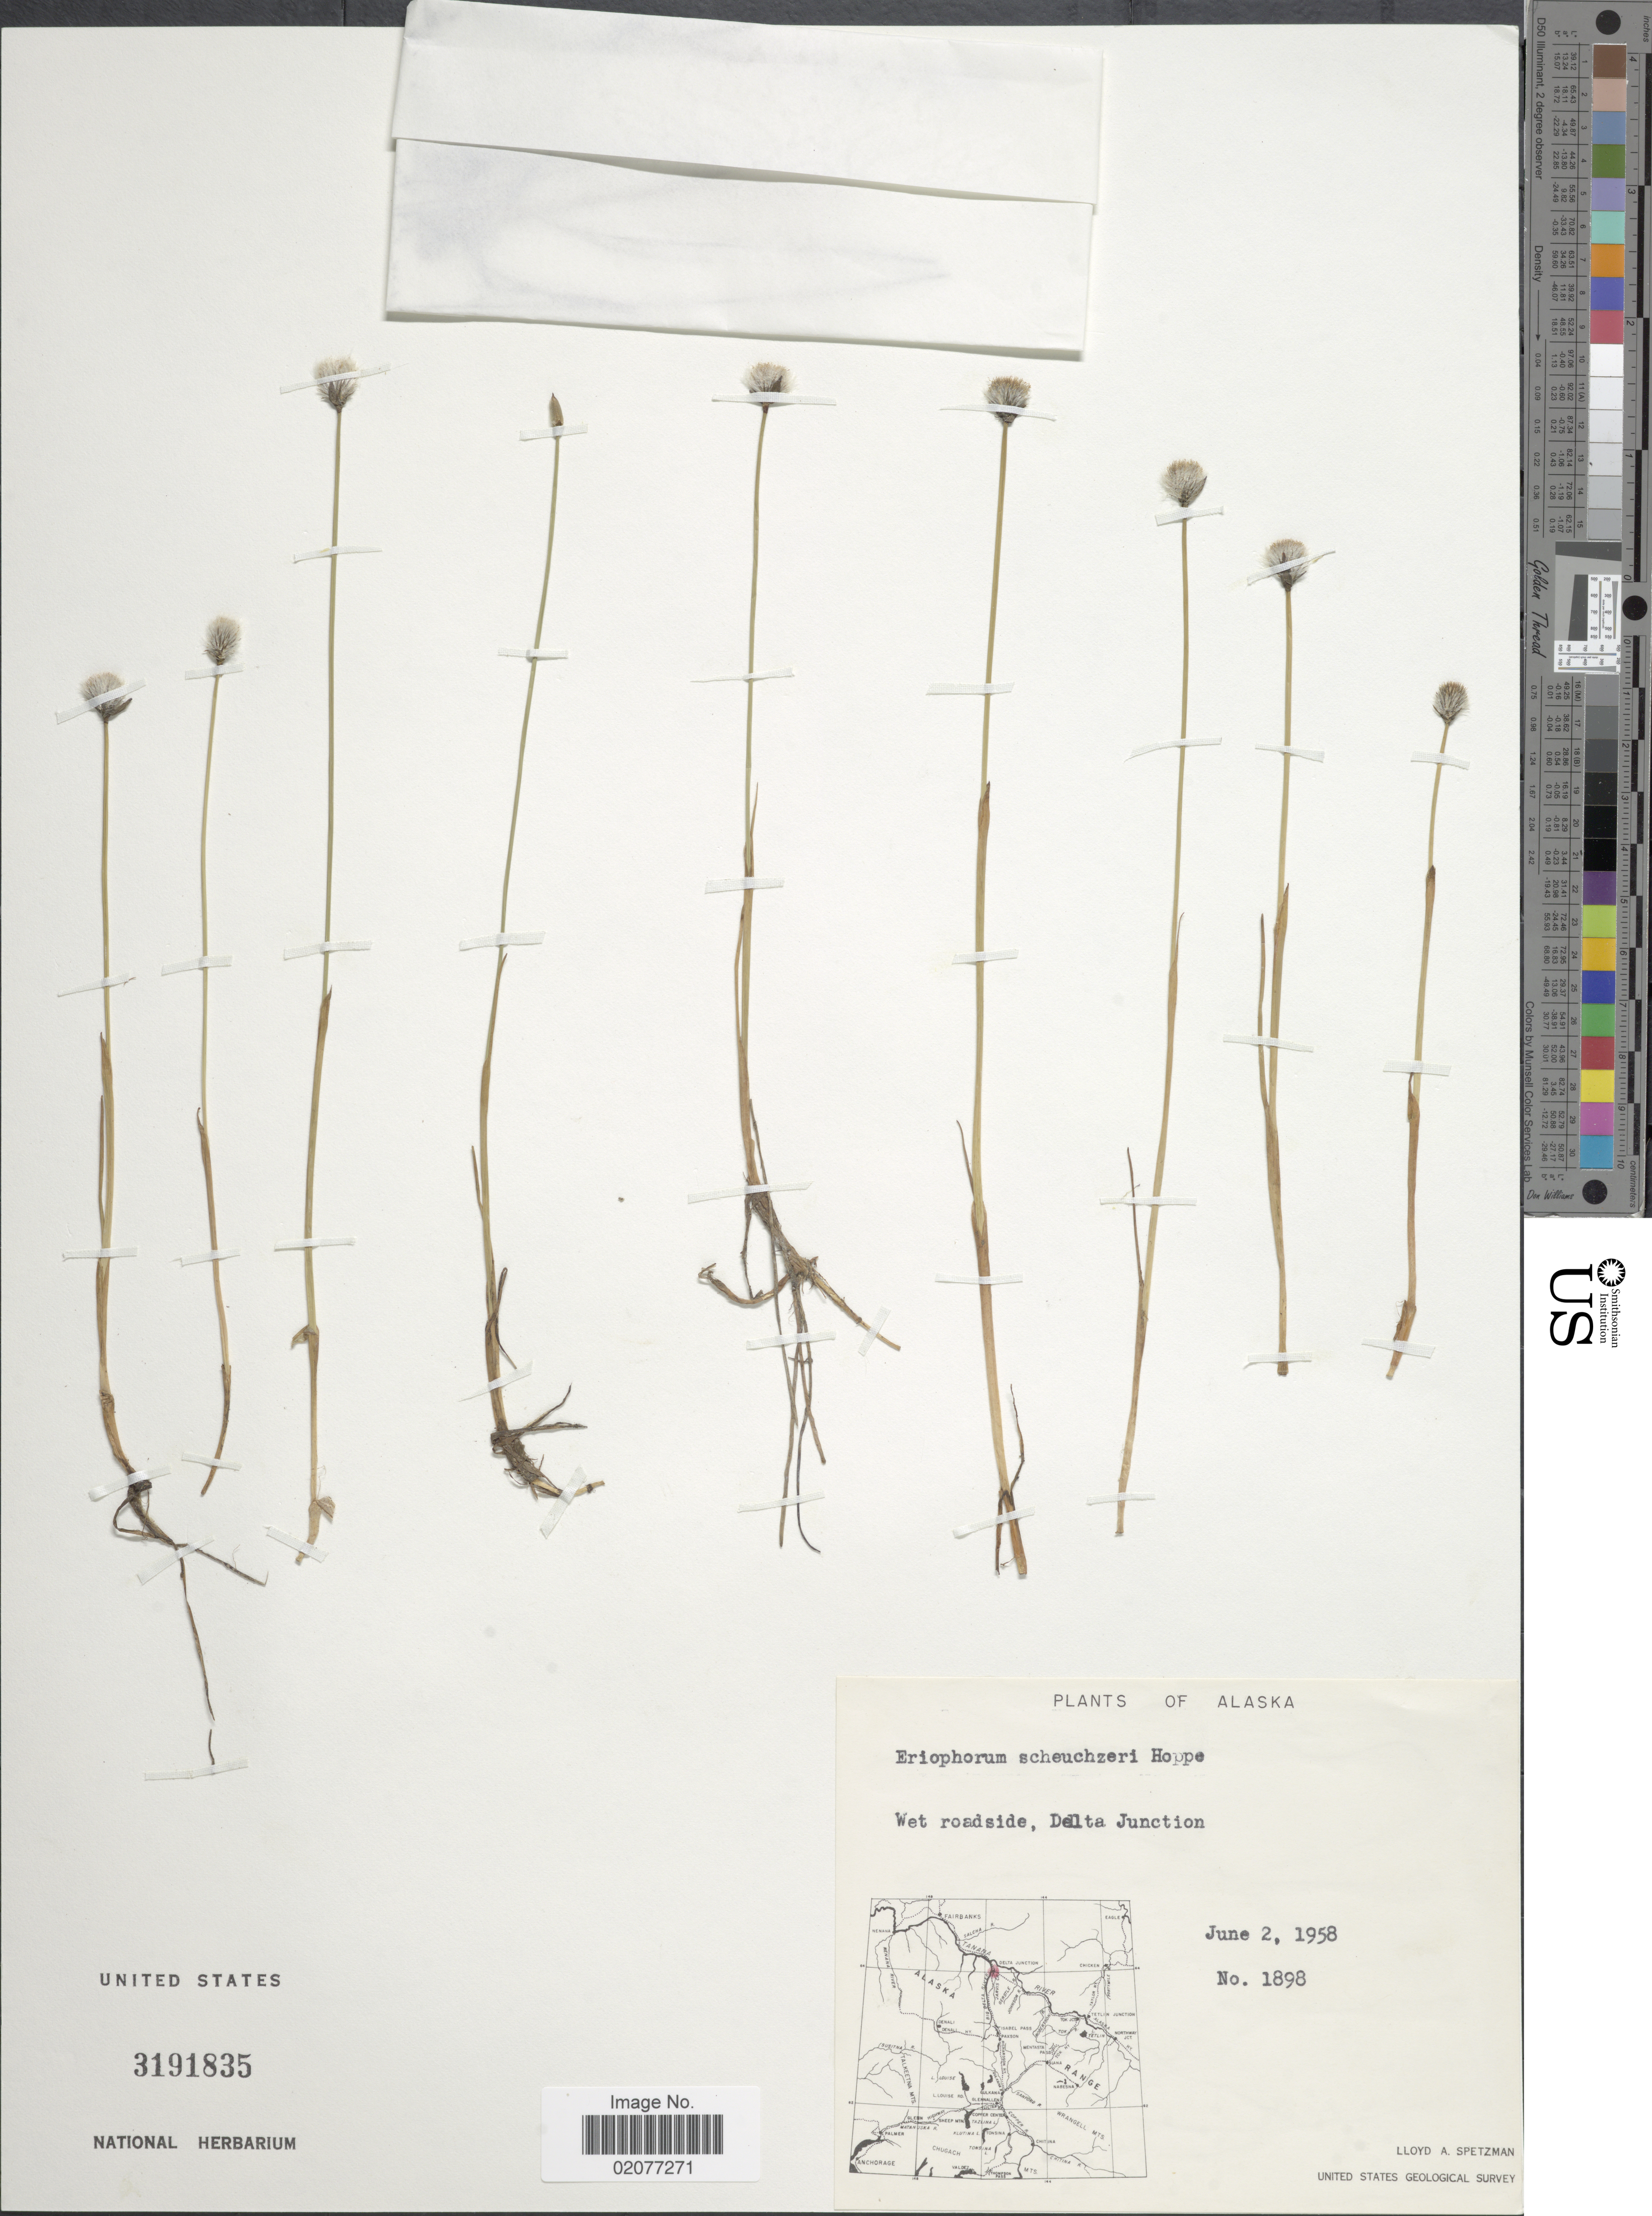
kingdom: Plantae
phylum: Tracheophyta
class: Liliopsida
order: Poales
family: Cyperaceae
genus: Eriophorum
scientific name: Eriophorum scheuchzeri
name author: Hoppe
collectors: L. Spetzman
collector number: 1898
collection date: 1958-06-02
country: United States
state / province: Alaska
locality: Wet roadside, Delta Junction.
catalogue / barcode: US 3191835